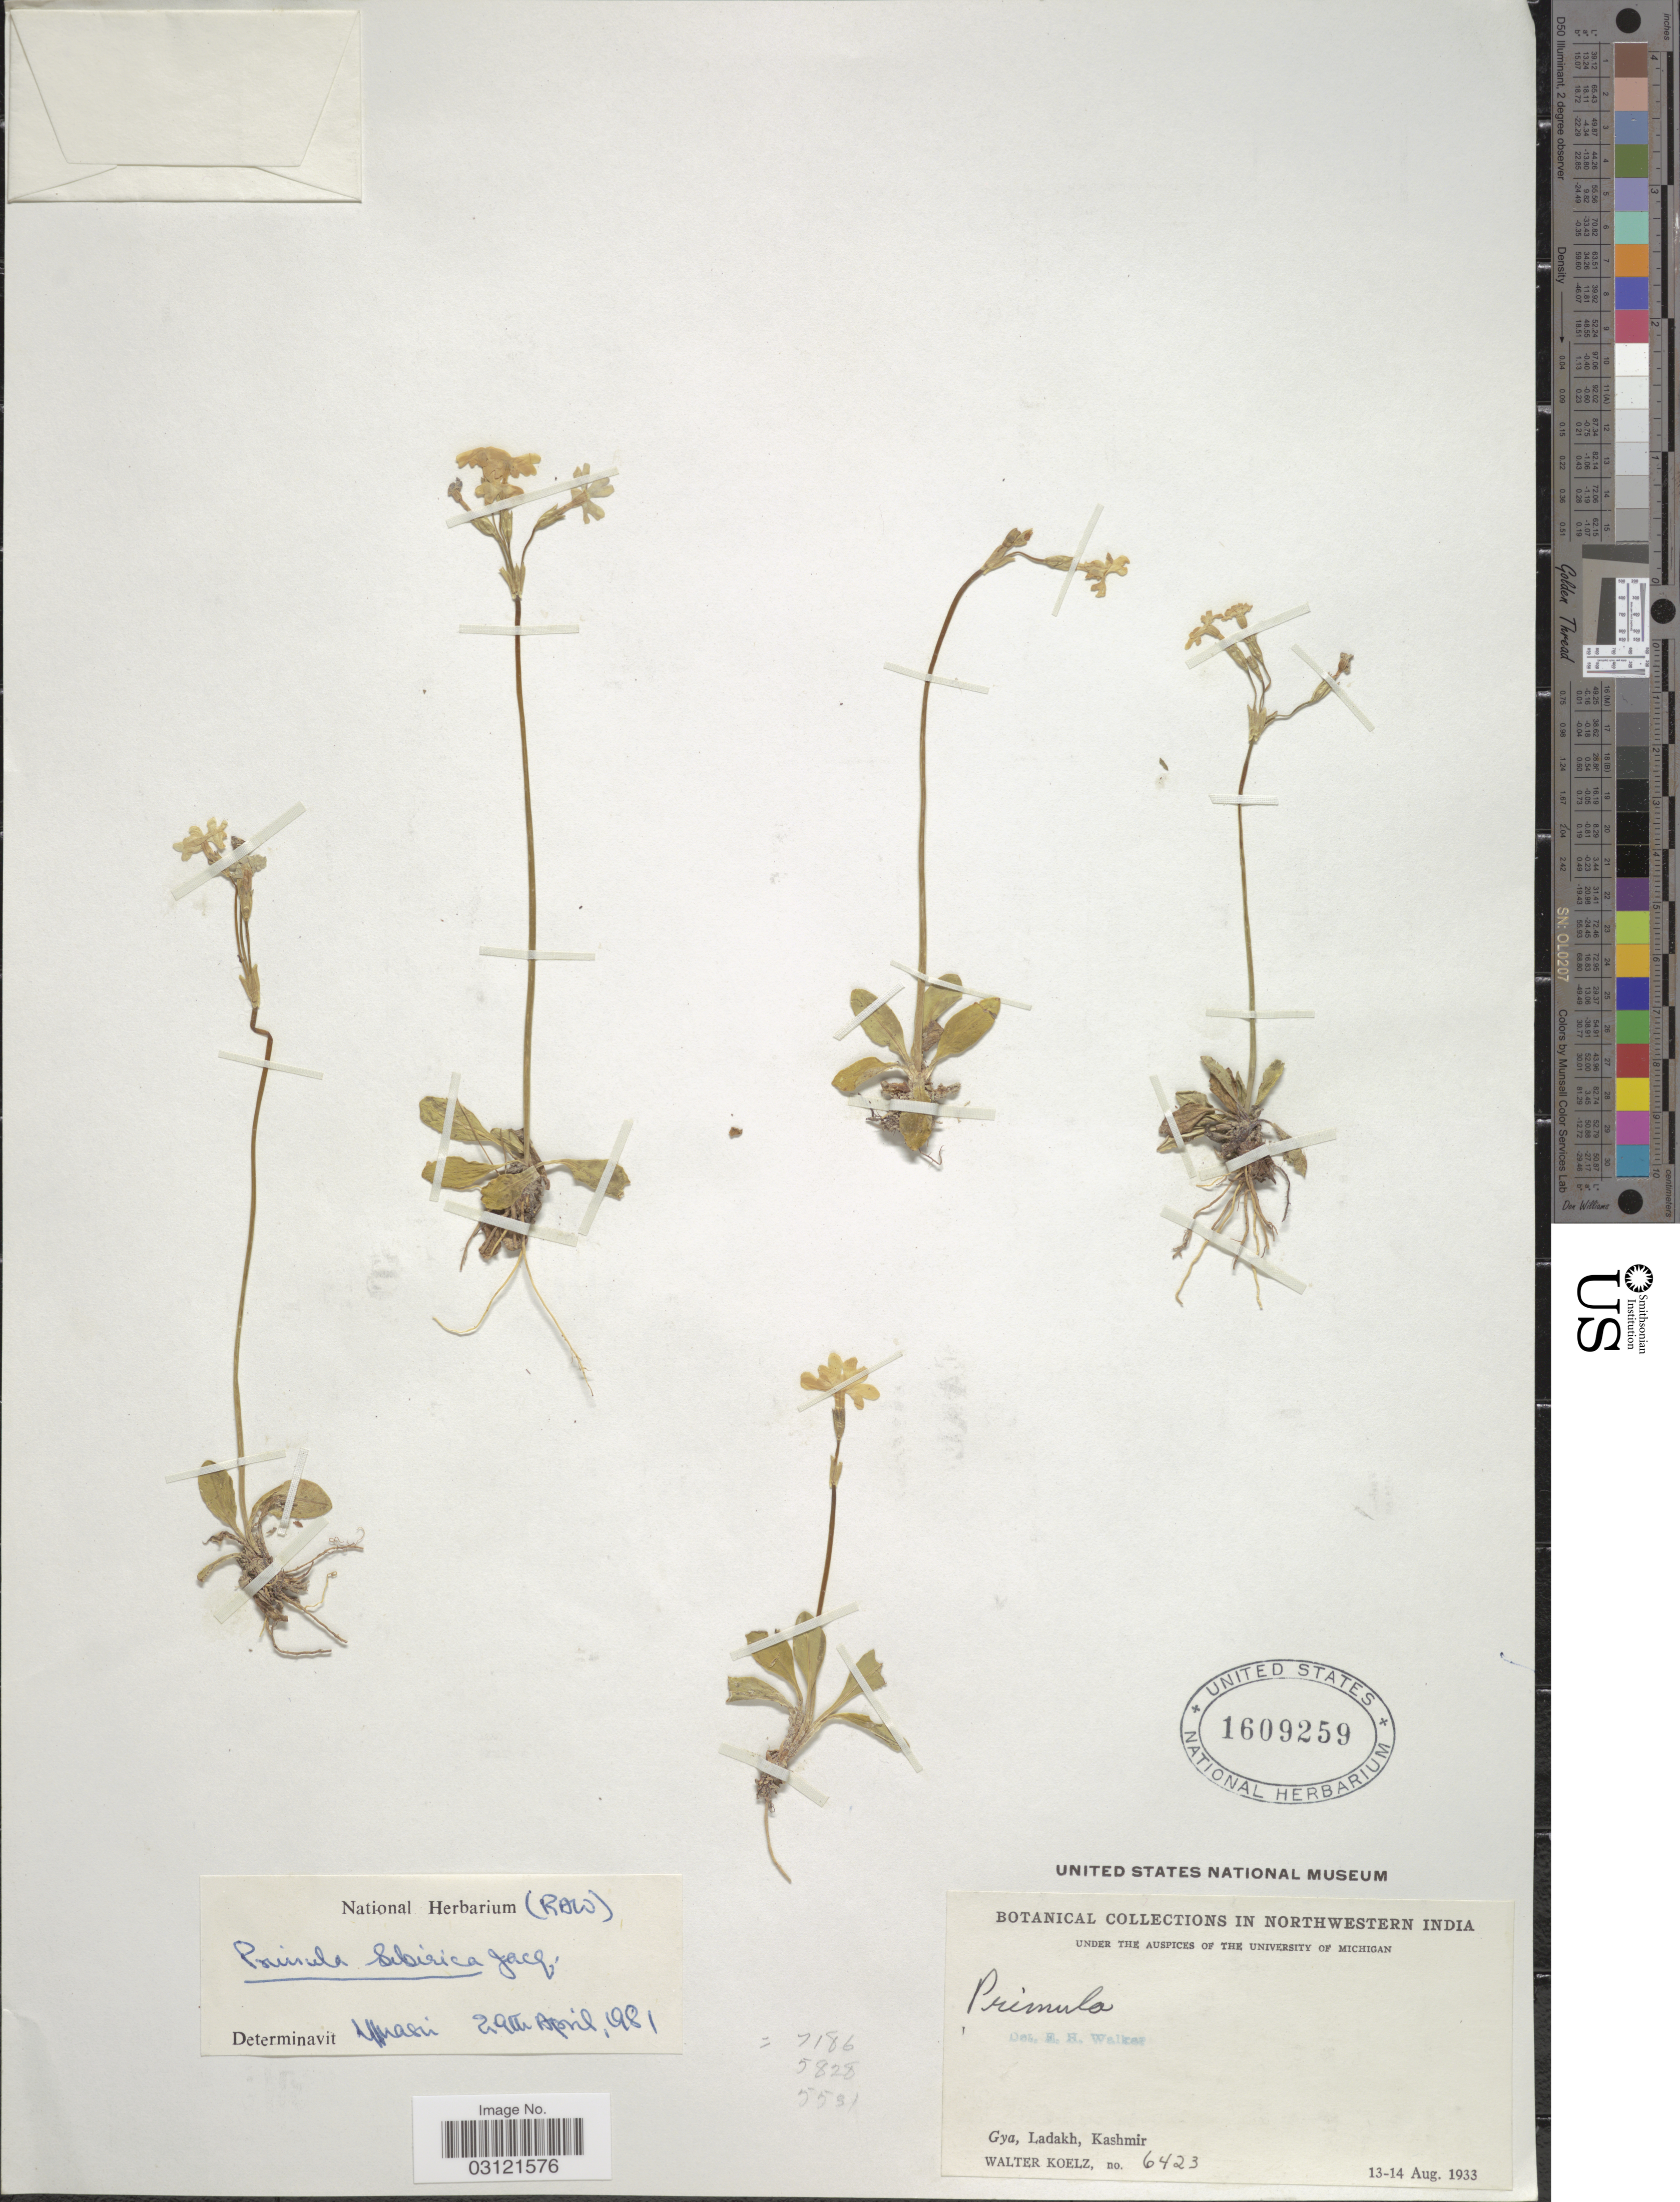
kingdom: Plantae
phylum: Tracheophyta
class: Magnoliopsida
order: Ericales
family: Primulaceae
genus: Primula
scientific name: Primula nutans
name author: Georgi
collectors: W. N. Koelz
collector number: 6423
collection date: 1933-08-13/1933-08-14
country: India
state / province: Jammu and Kashmir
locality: Northwestern India, Gya, Ladakh, Kashmir.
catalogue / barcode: US 1609259